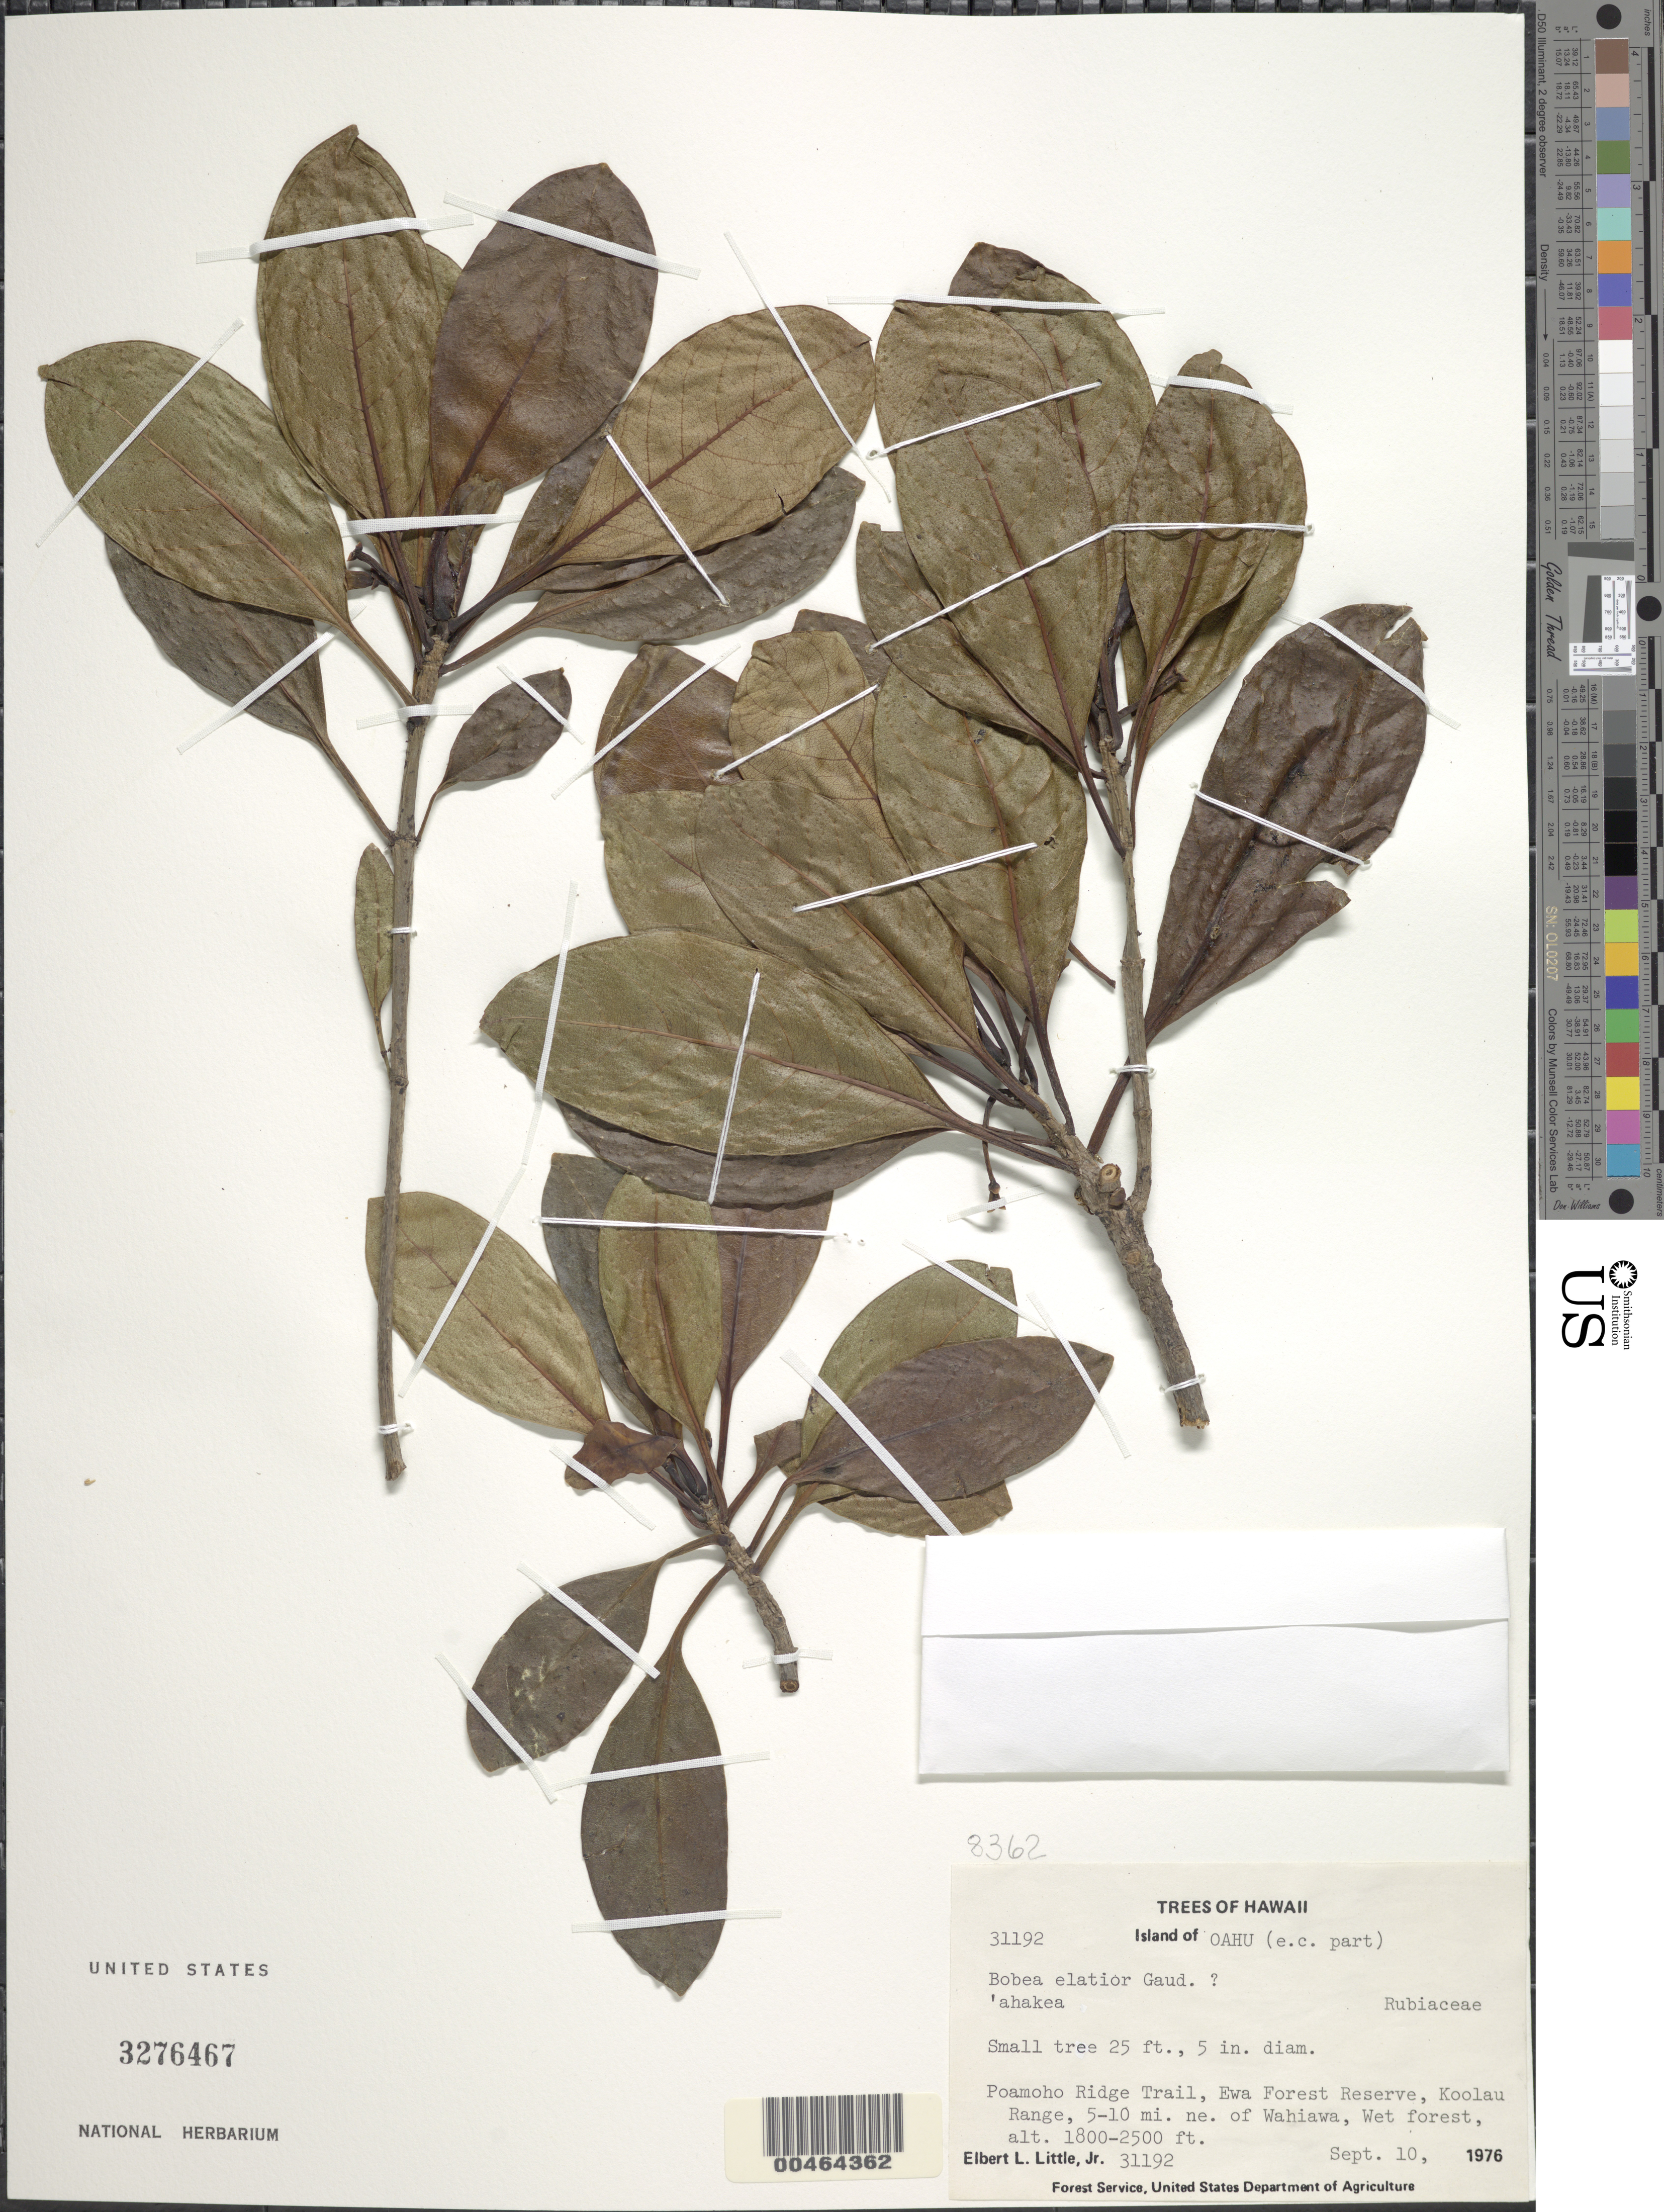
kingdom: Plantae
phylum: Tracheophyta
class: Magnoliopsida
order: Gentianales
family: Rubiaceae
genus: Bobea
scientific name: Bobea elatior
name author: Gaudich.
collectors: E. L. Little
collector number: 31192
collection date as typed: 10 Sep 1976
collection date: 1976-09-10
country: United States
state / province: Hawaii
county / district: Honolulu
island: Oahu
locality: E.C. part of Oahu: Poamoho Ridge Trail, Ewa Forest Reserve, Koolau Range, 5-10 mi. NE of Wahiawa.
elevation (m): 549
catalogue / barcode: US 3276467